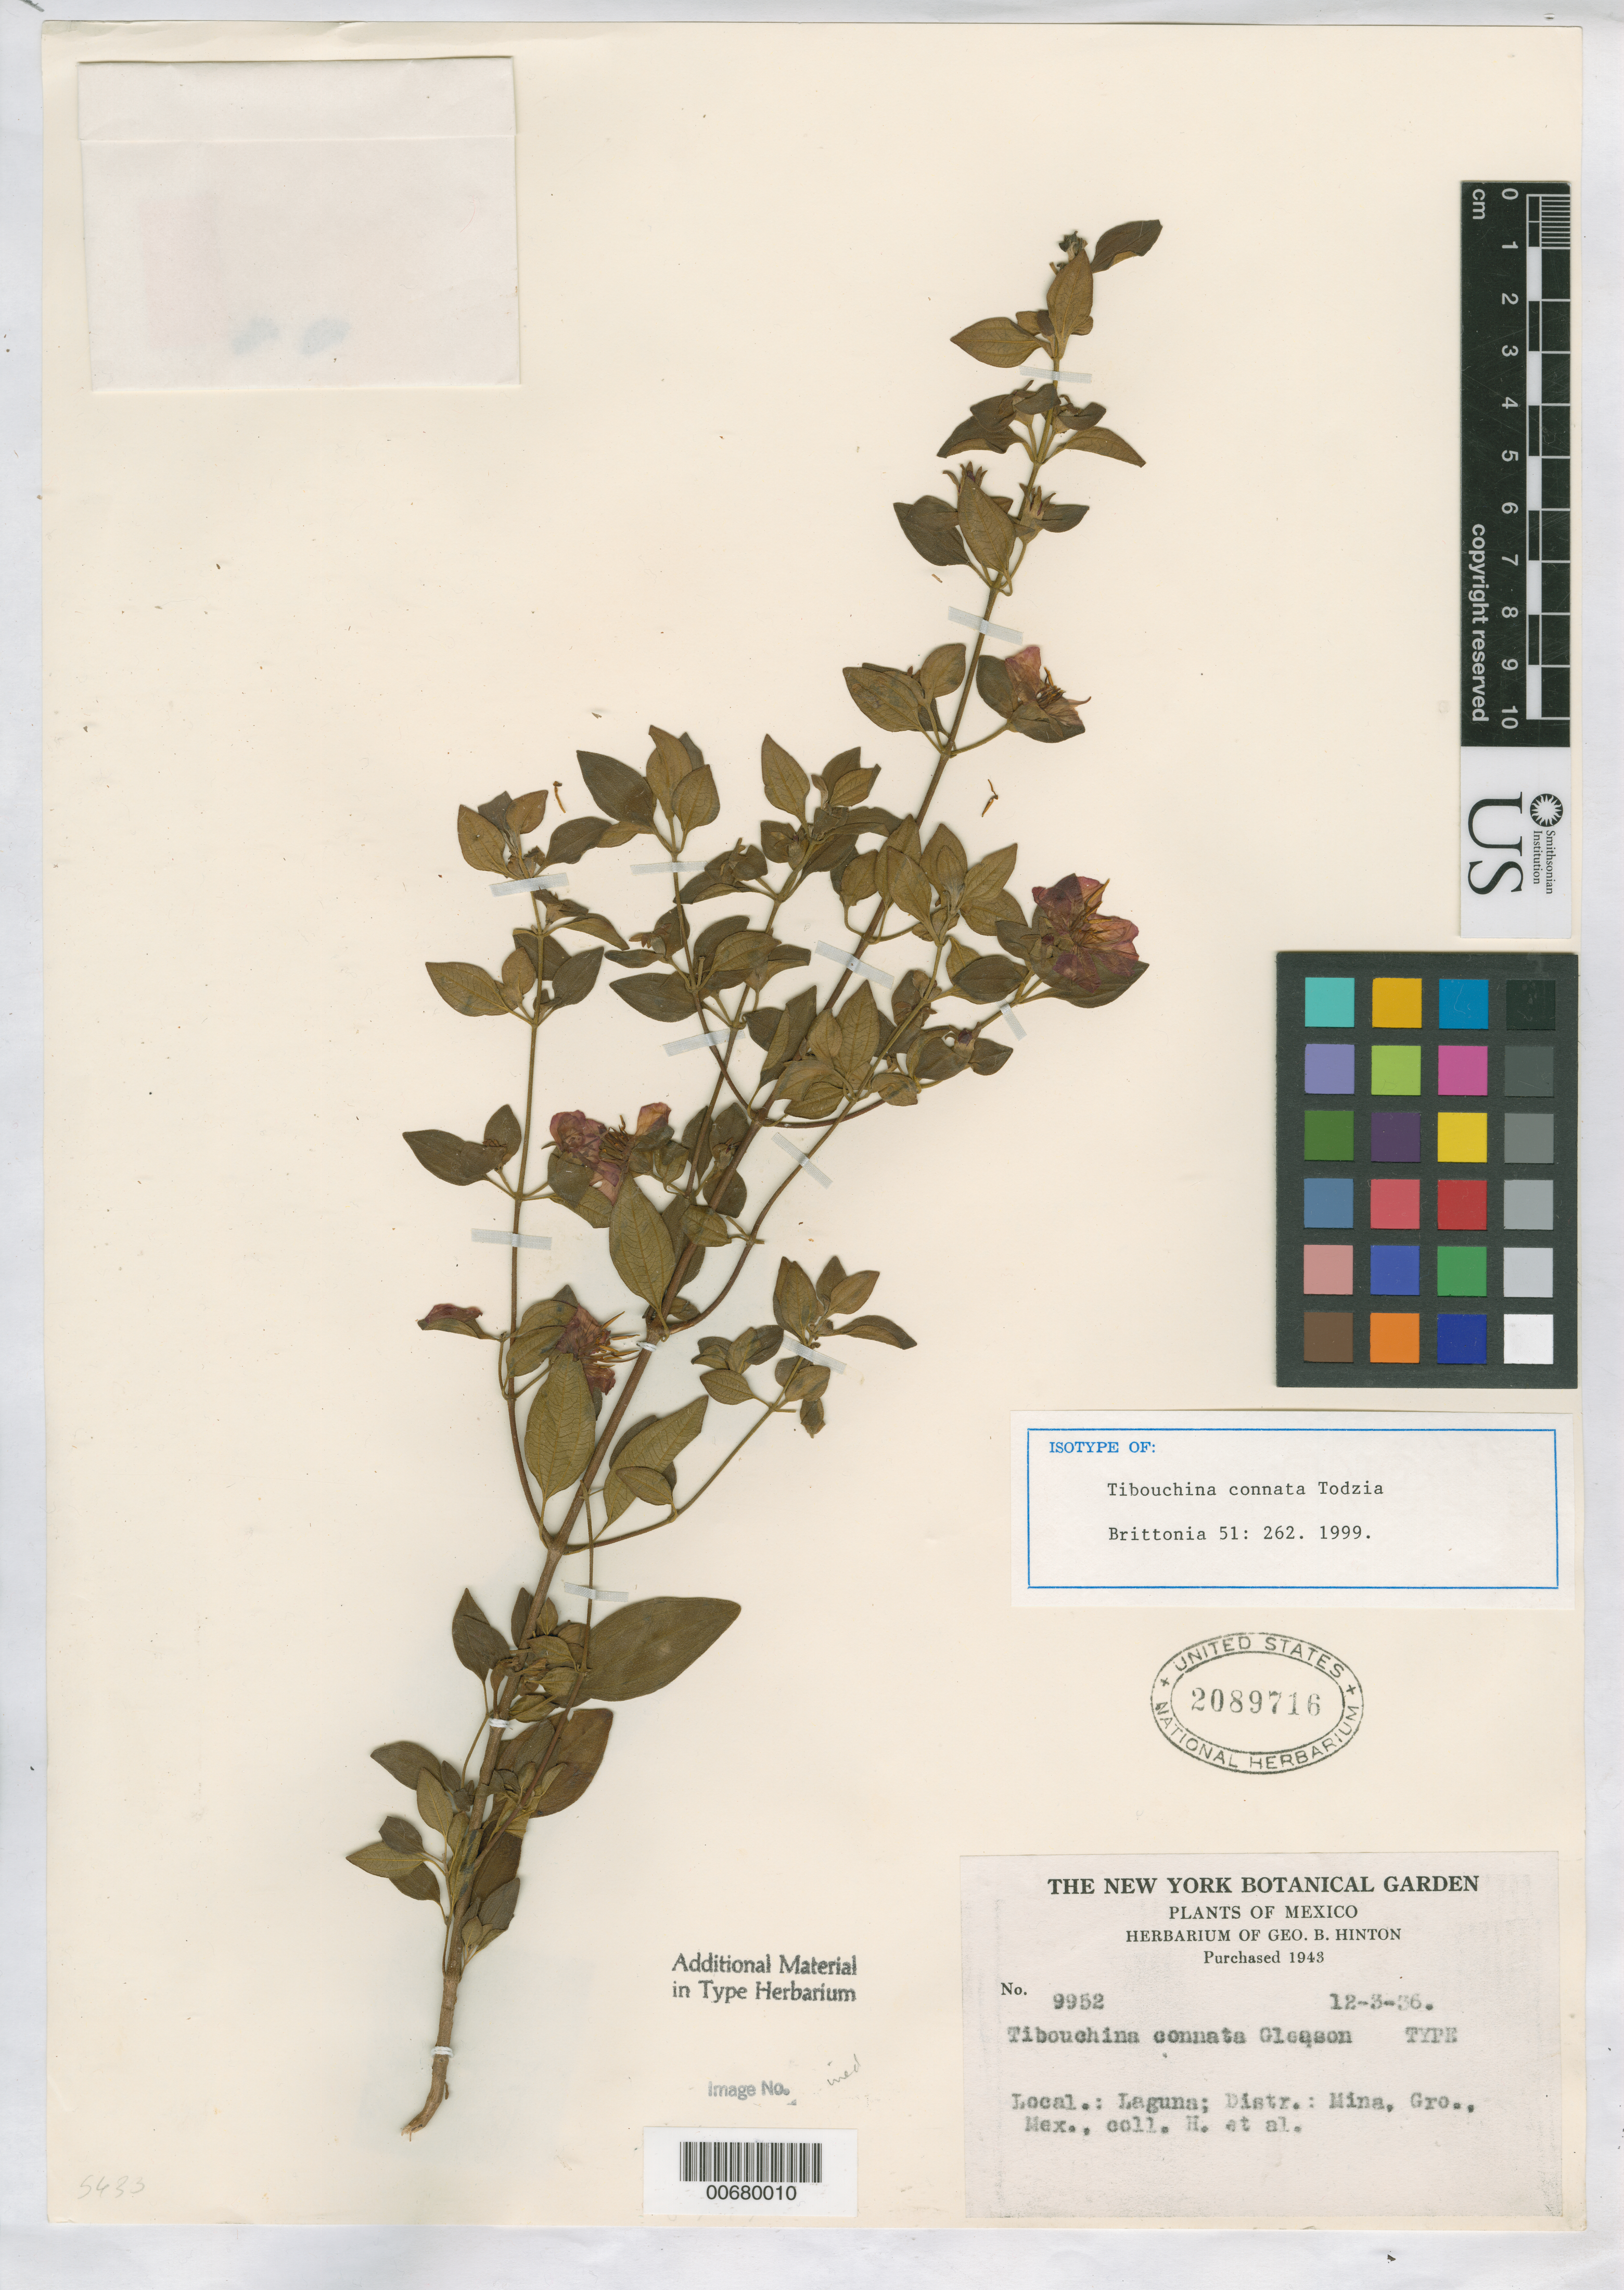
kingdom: Plantae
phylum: Tracheophyta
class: Magnoliopsida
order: Myrtales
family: Melastomataceae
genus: Tibouchina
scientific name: Tibouchina connata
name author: Gleason ex Todzia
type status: Isotype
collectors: G. B. Hinton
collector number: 9952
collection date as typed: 12 Mar 1936 or 03 Dec 1936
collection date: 1936-03-12 or 1936-12-03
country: Mexico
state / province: Guerrero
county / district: Mina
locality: Laguna-Tequeches.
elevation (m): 1950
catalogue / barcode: US 2089716